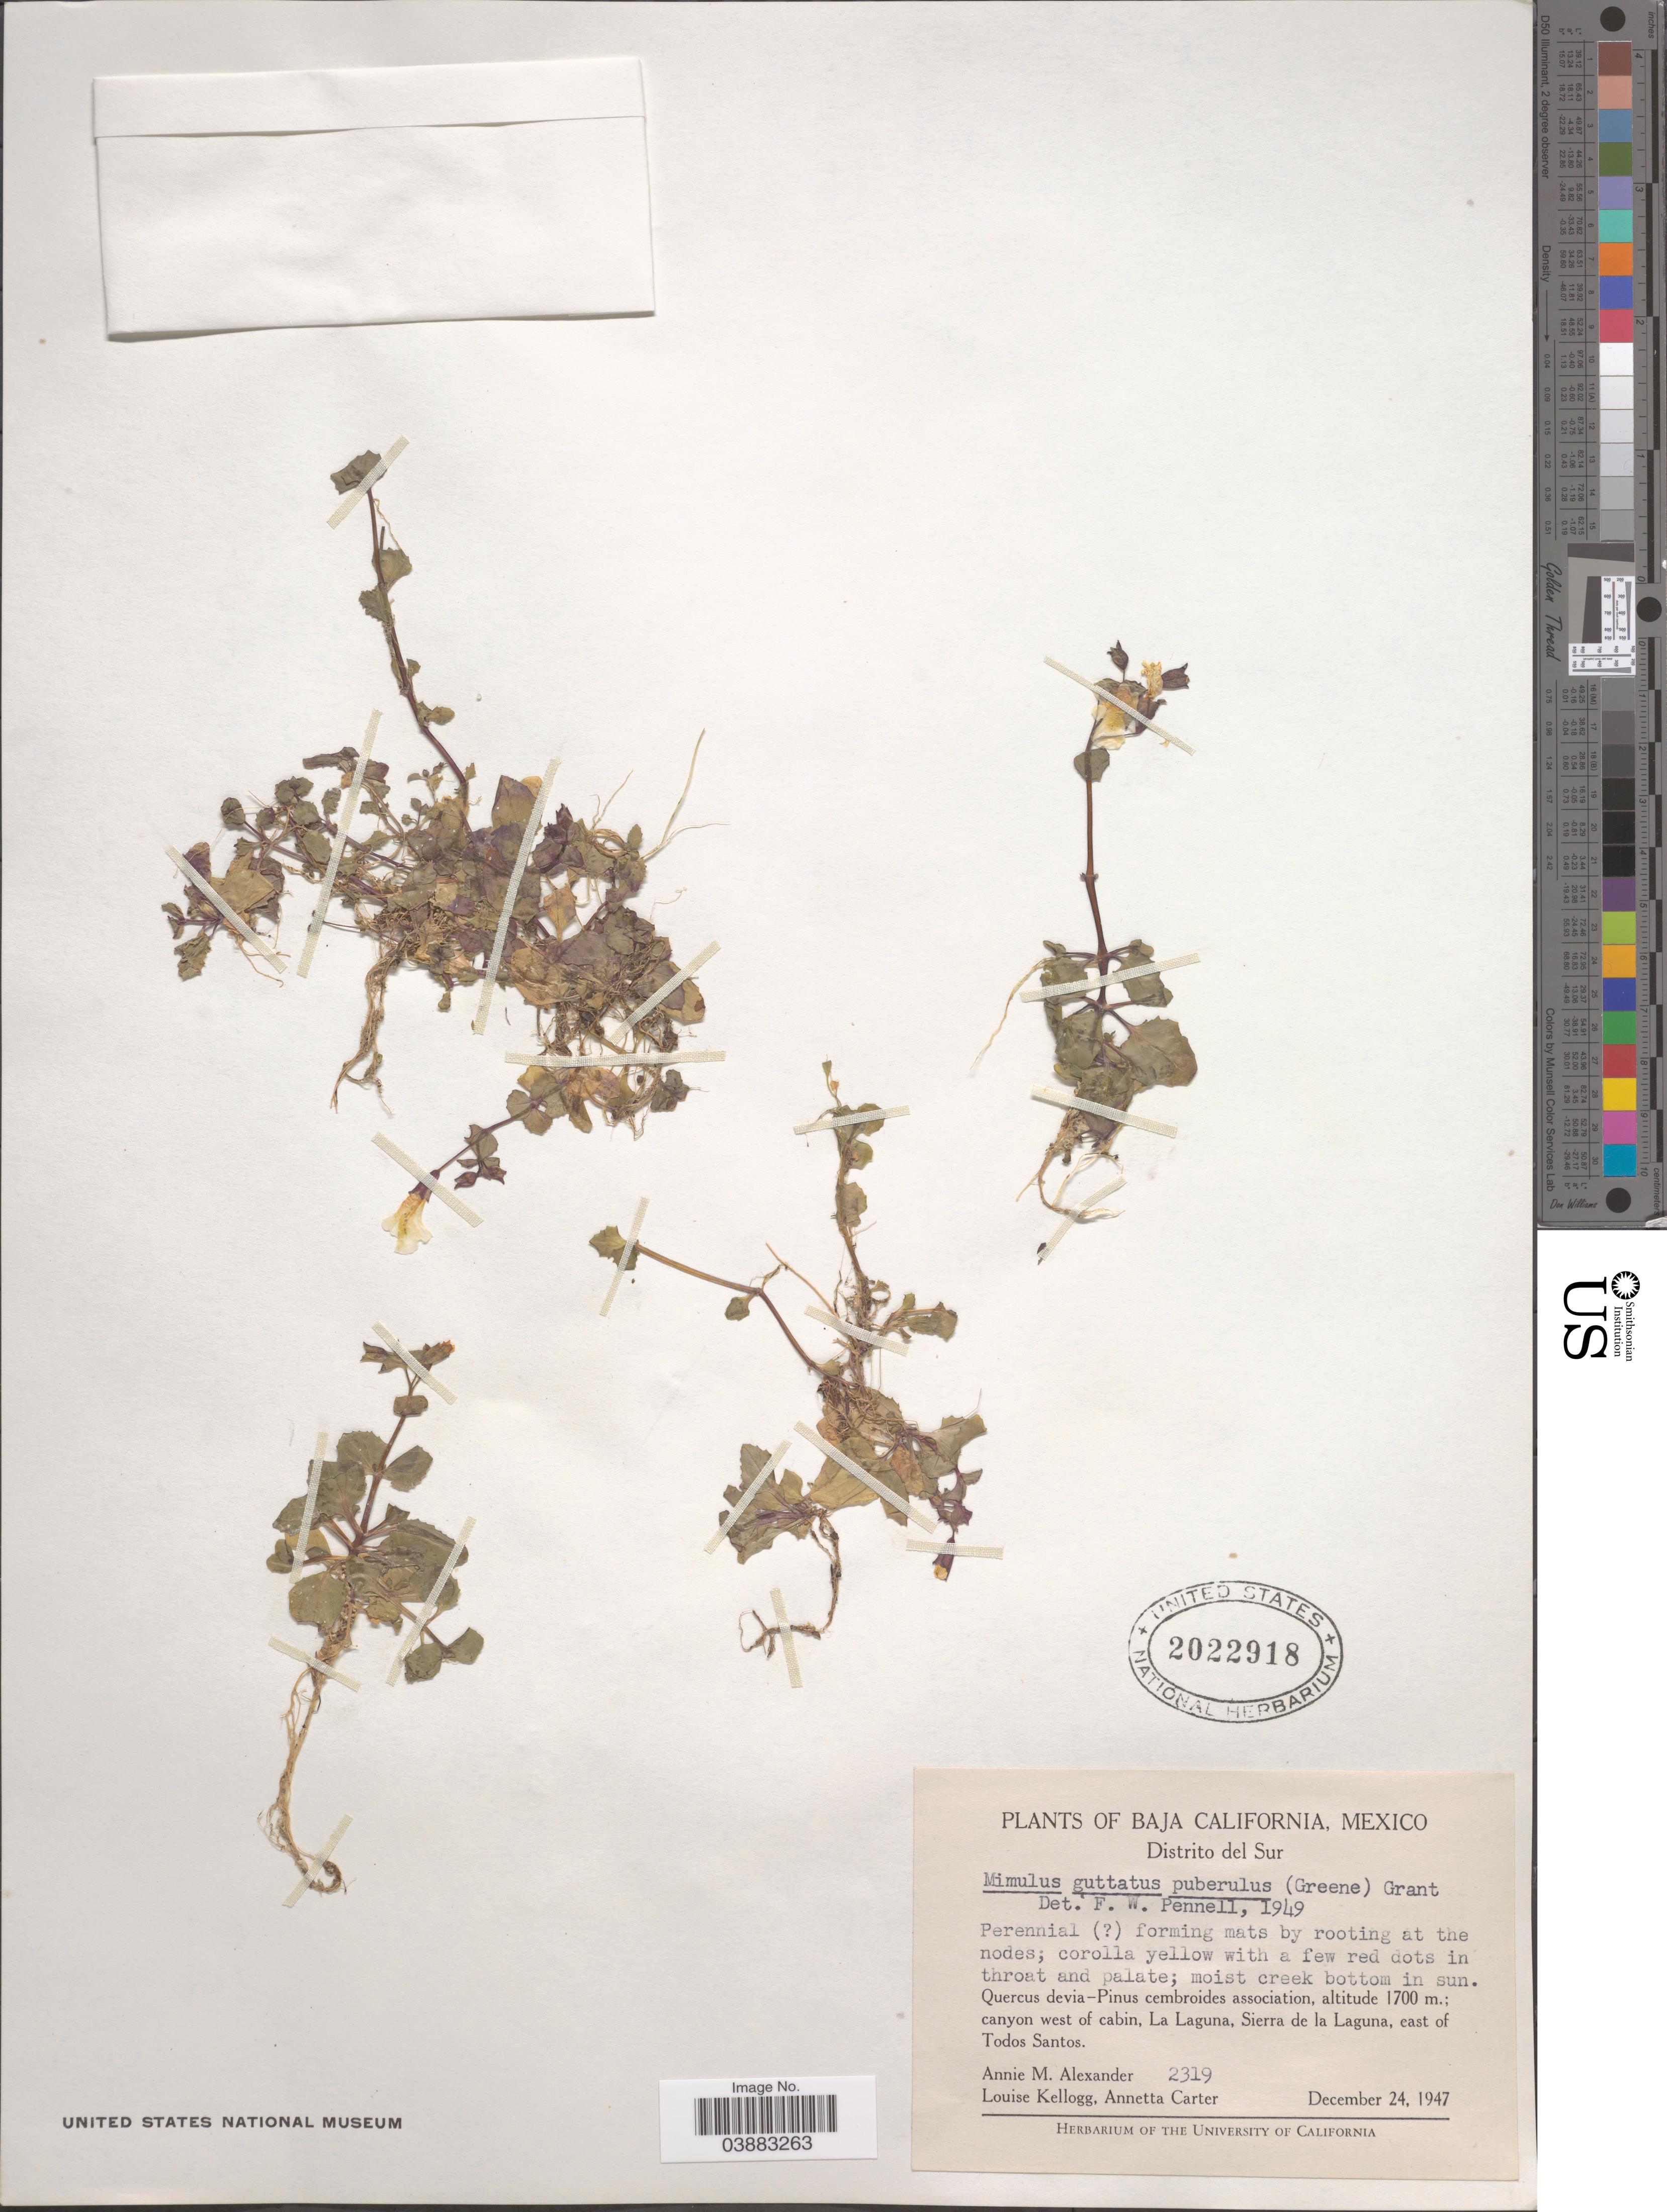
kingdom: Plantae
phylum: Tracheophyta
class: Magnoliopsida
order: Lamiales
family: Phrymaceae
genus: Mimulus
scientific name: Mimulus guttatus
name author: DC.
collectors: A. M. Alexander, L. Kellogg & A. Carter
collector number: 2319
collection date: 1947-12-24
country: Mexico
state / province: Baja California Sur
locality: Baja California, Distrito del Sur. Canyon west of cabin, La Laguna, Sierra de la Laguna, east of Todos Santos.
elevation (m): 1700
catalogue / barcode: US 2022918